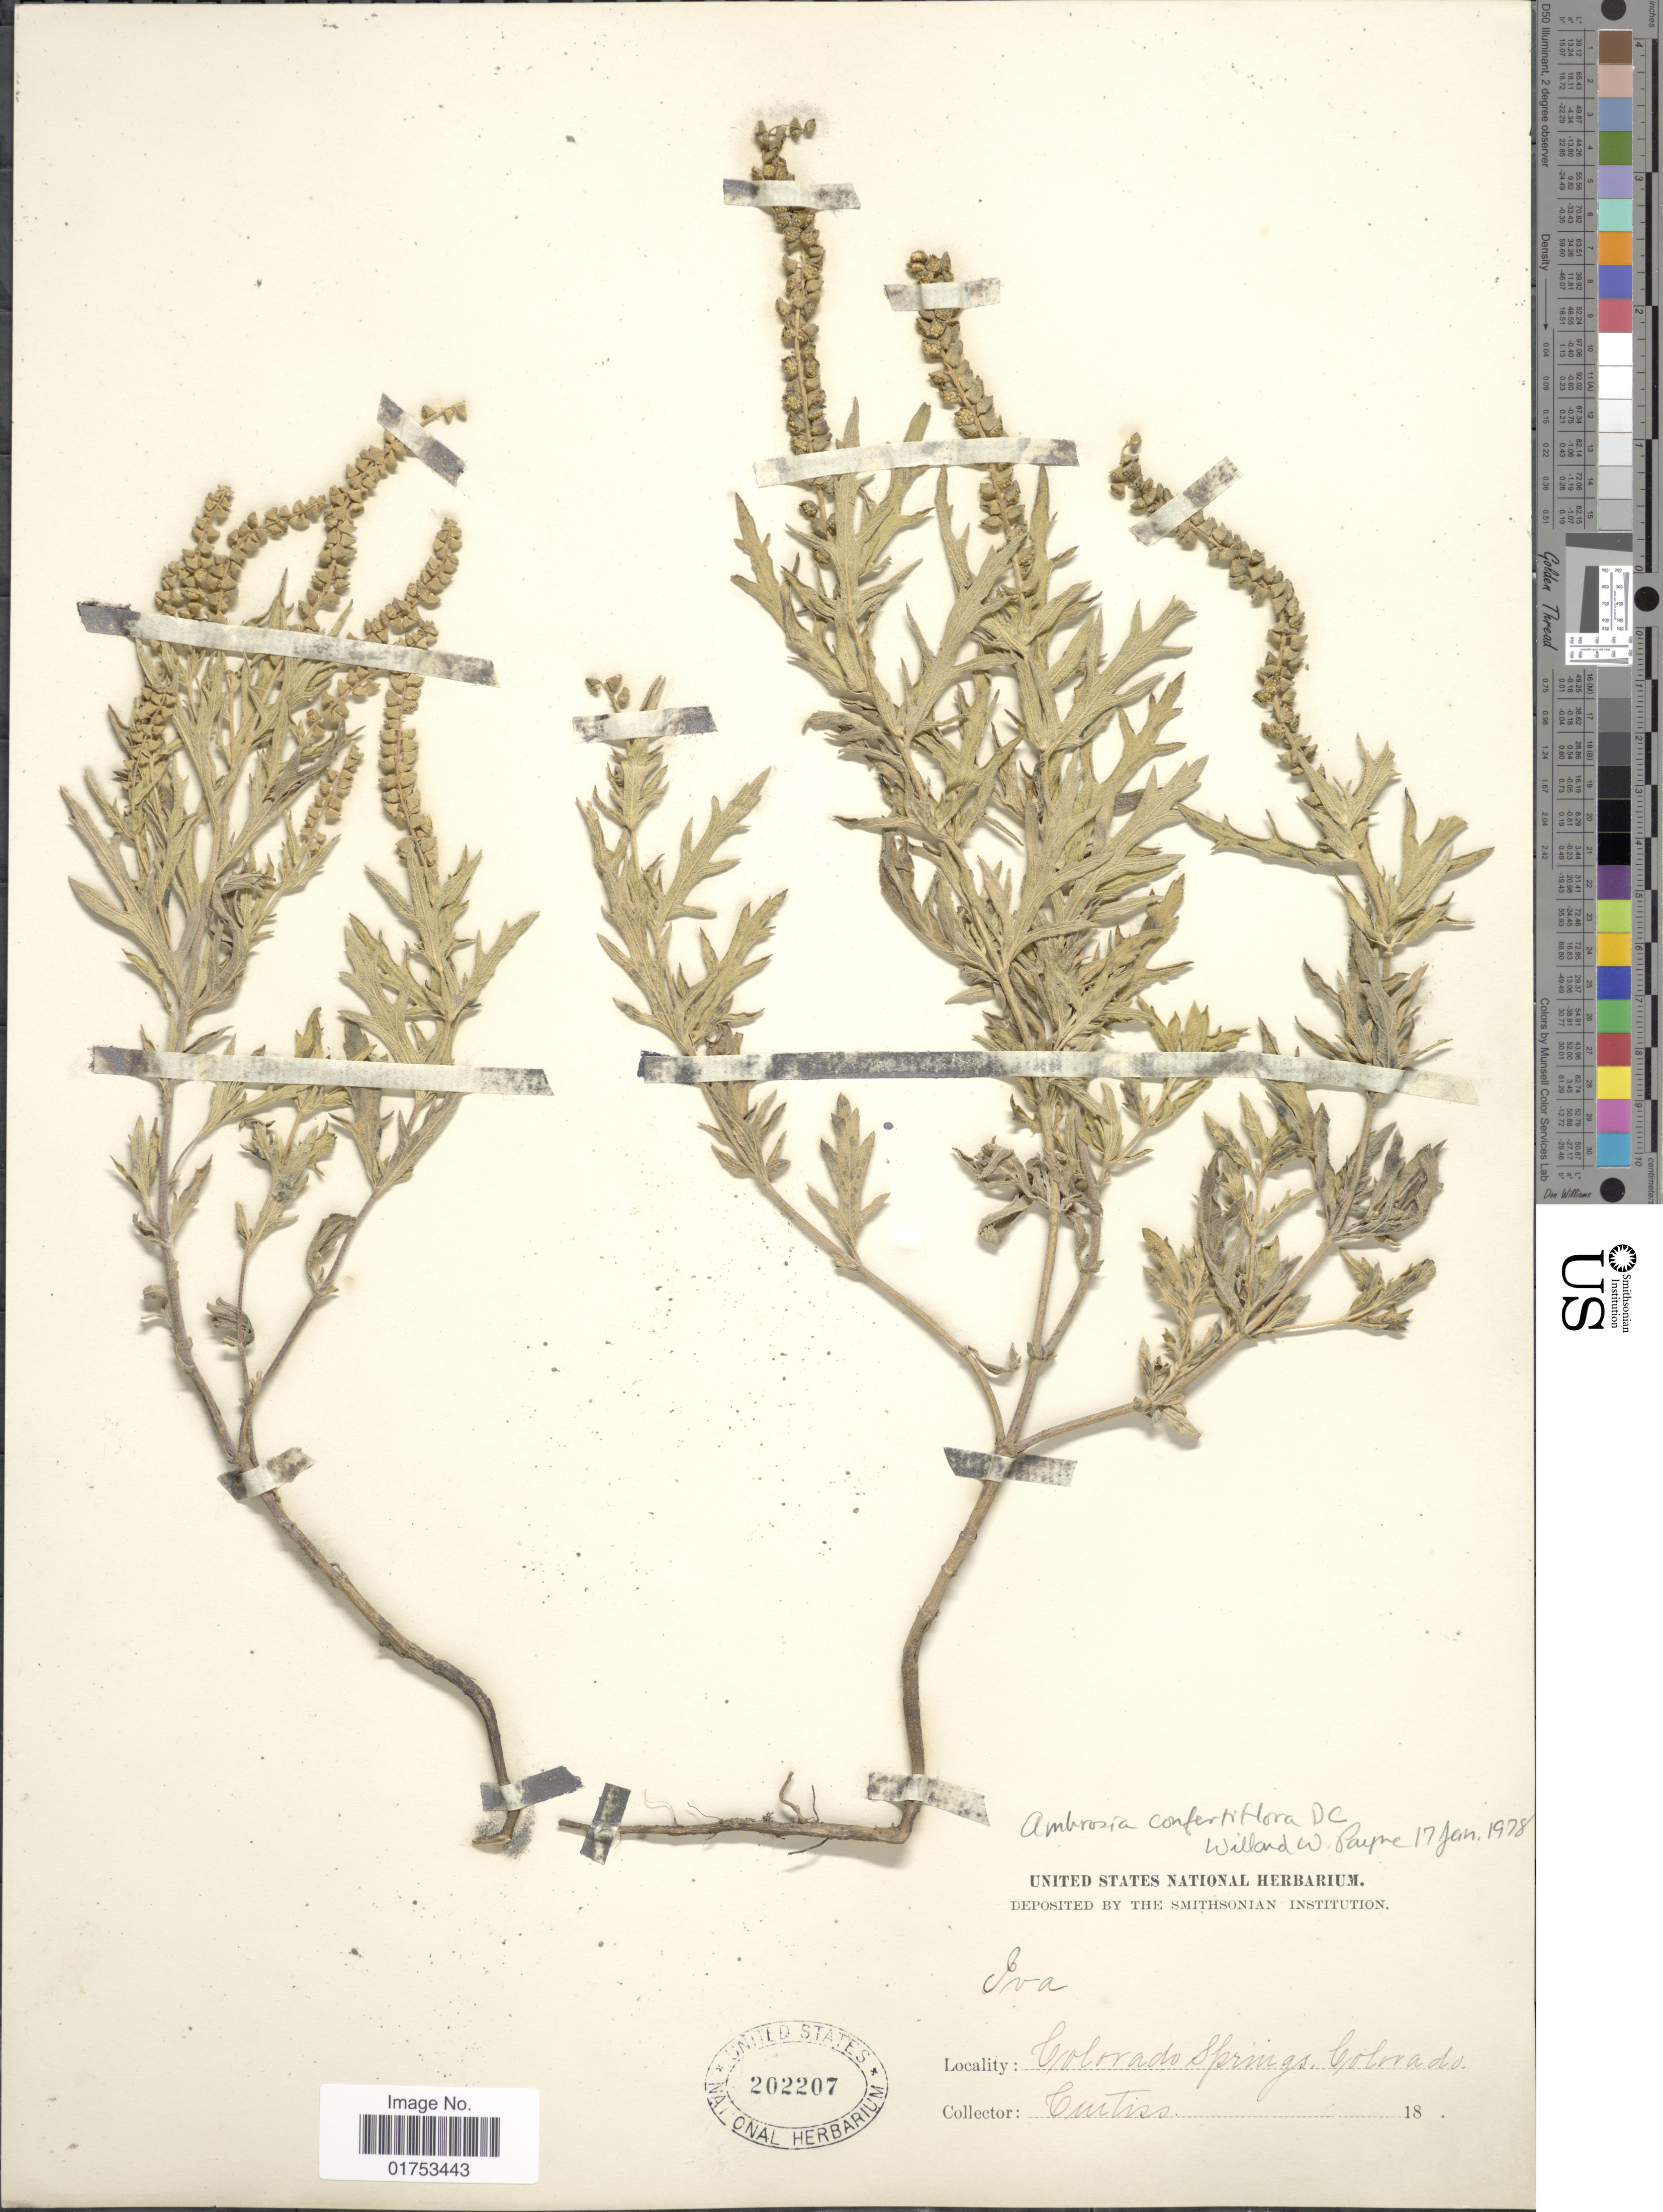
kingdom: Plantae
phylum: Tracheophyta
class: Magnoliopsida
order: Asterales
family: Asteraceae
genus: Ambrosia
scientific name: Ambrosia confertiflora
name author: DC.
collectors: -. Curtiss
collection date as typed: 18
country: United States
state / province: Colorado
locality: Colorado Springs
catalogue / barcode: US 202207